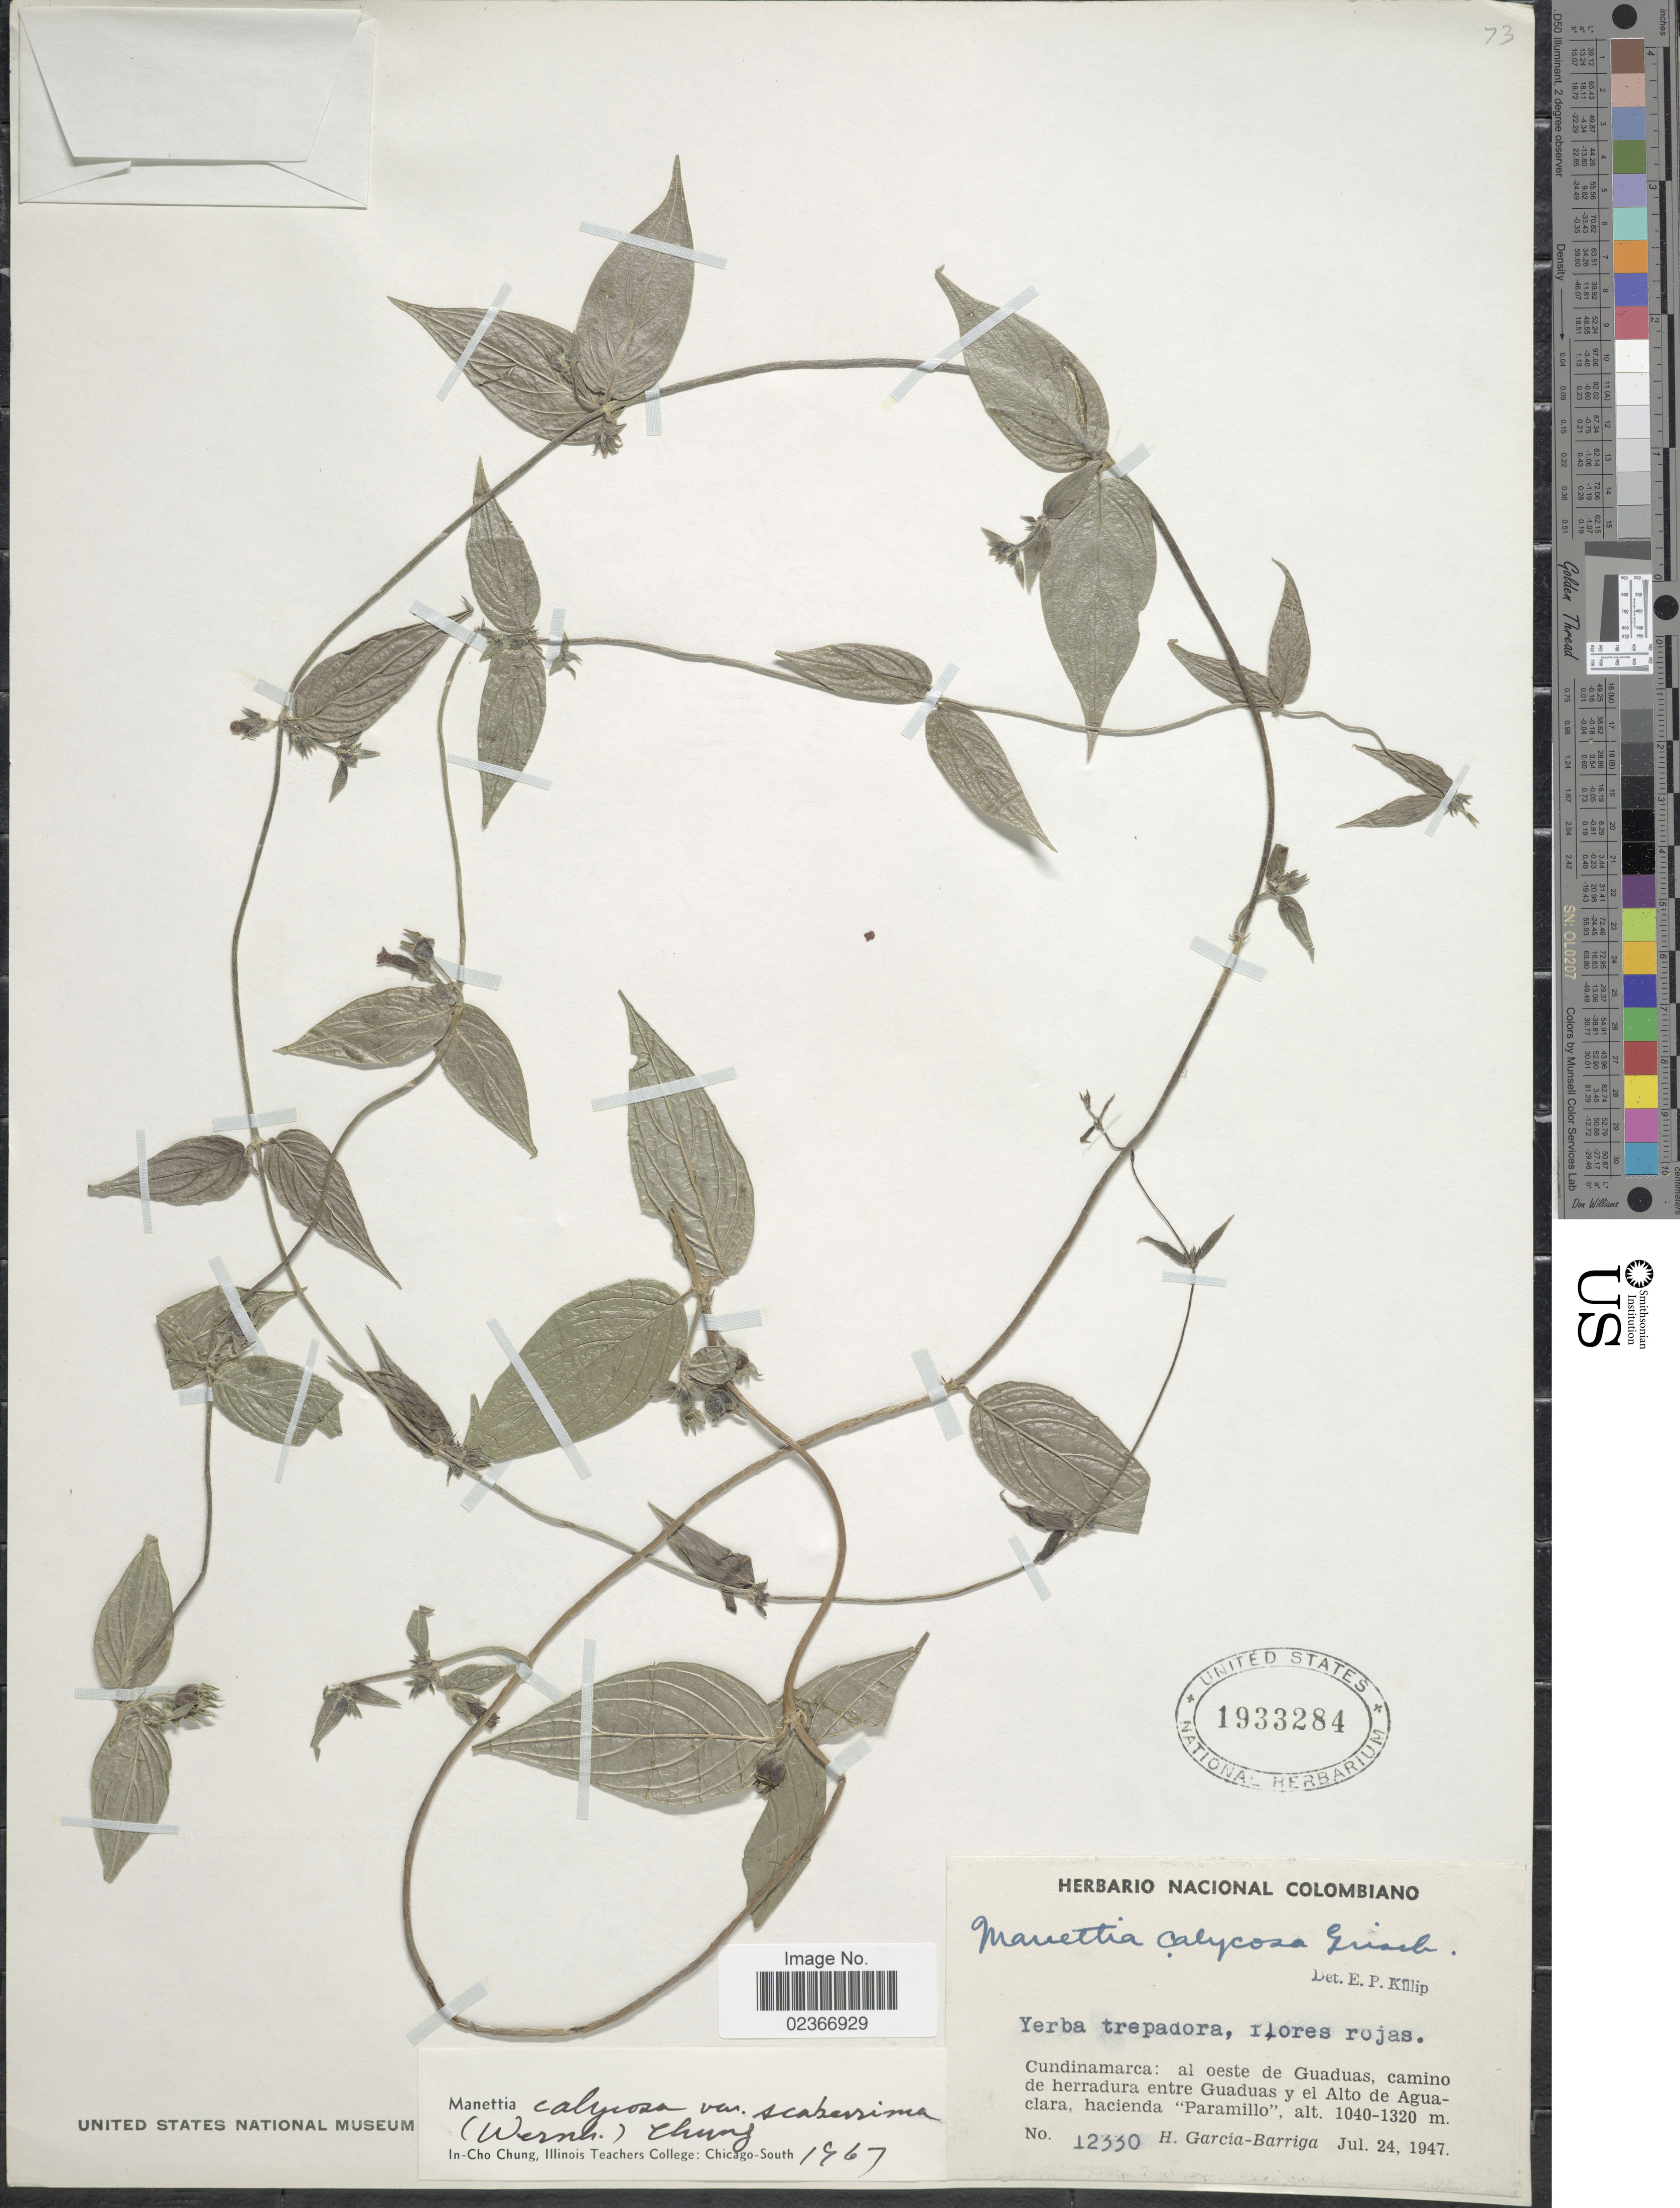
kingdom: Plantae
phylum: Tracheophyta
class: Magnoliopsida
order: Gentianales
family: Rubiaceae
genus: Manettia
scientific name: Manettia calycosa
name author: Griseb.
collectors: H. García Barriga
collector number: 12330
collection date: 1947-07-24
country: Colombia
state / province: Cundinamarca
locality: Al oeste de Guadas, camino de herradura entre Guadas y el Alto de Aguaclara, hacienda "Paramillo"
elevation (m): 1040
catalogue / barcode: US 1933284